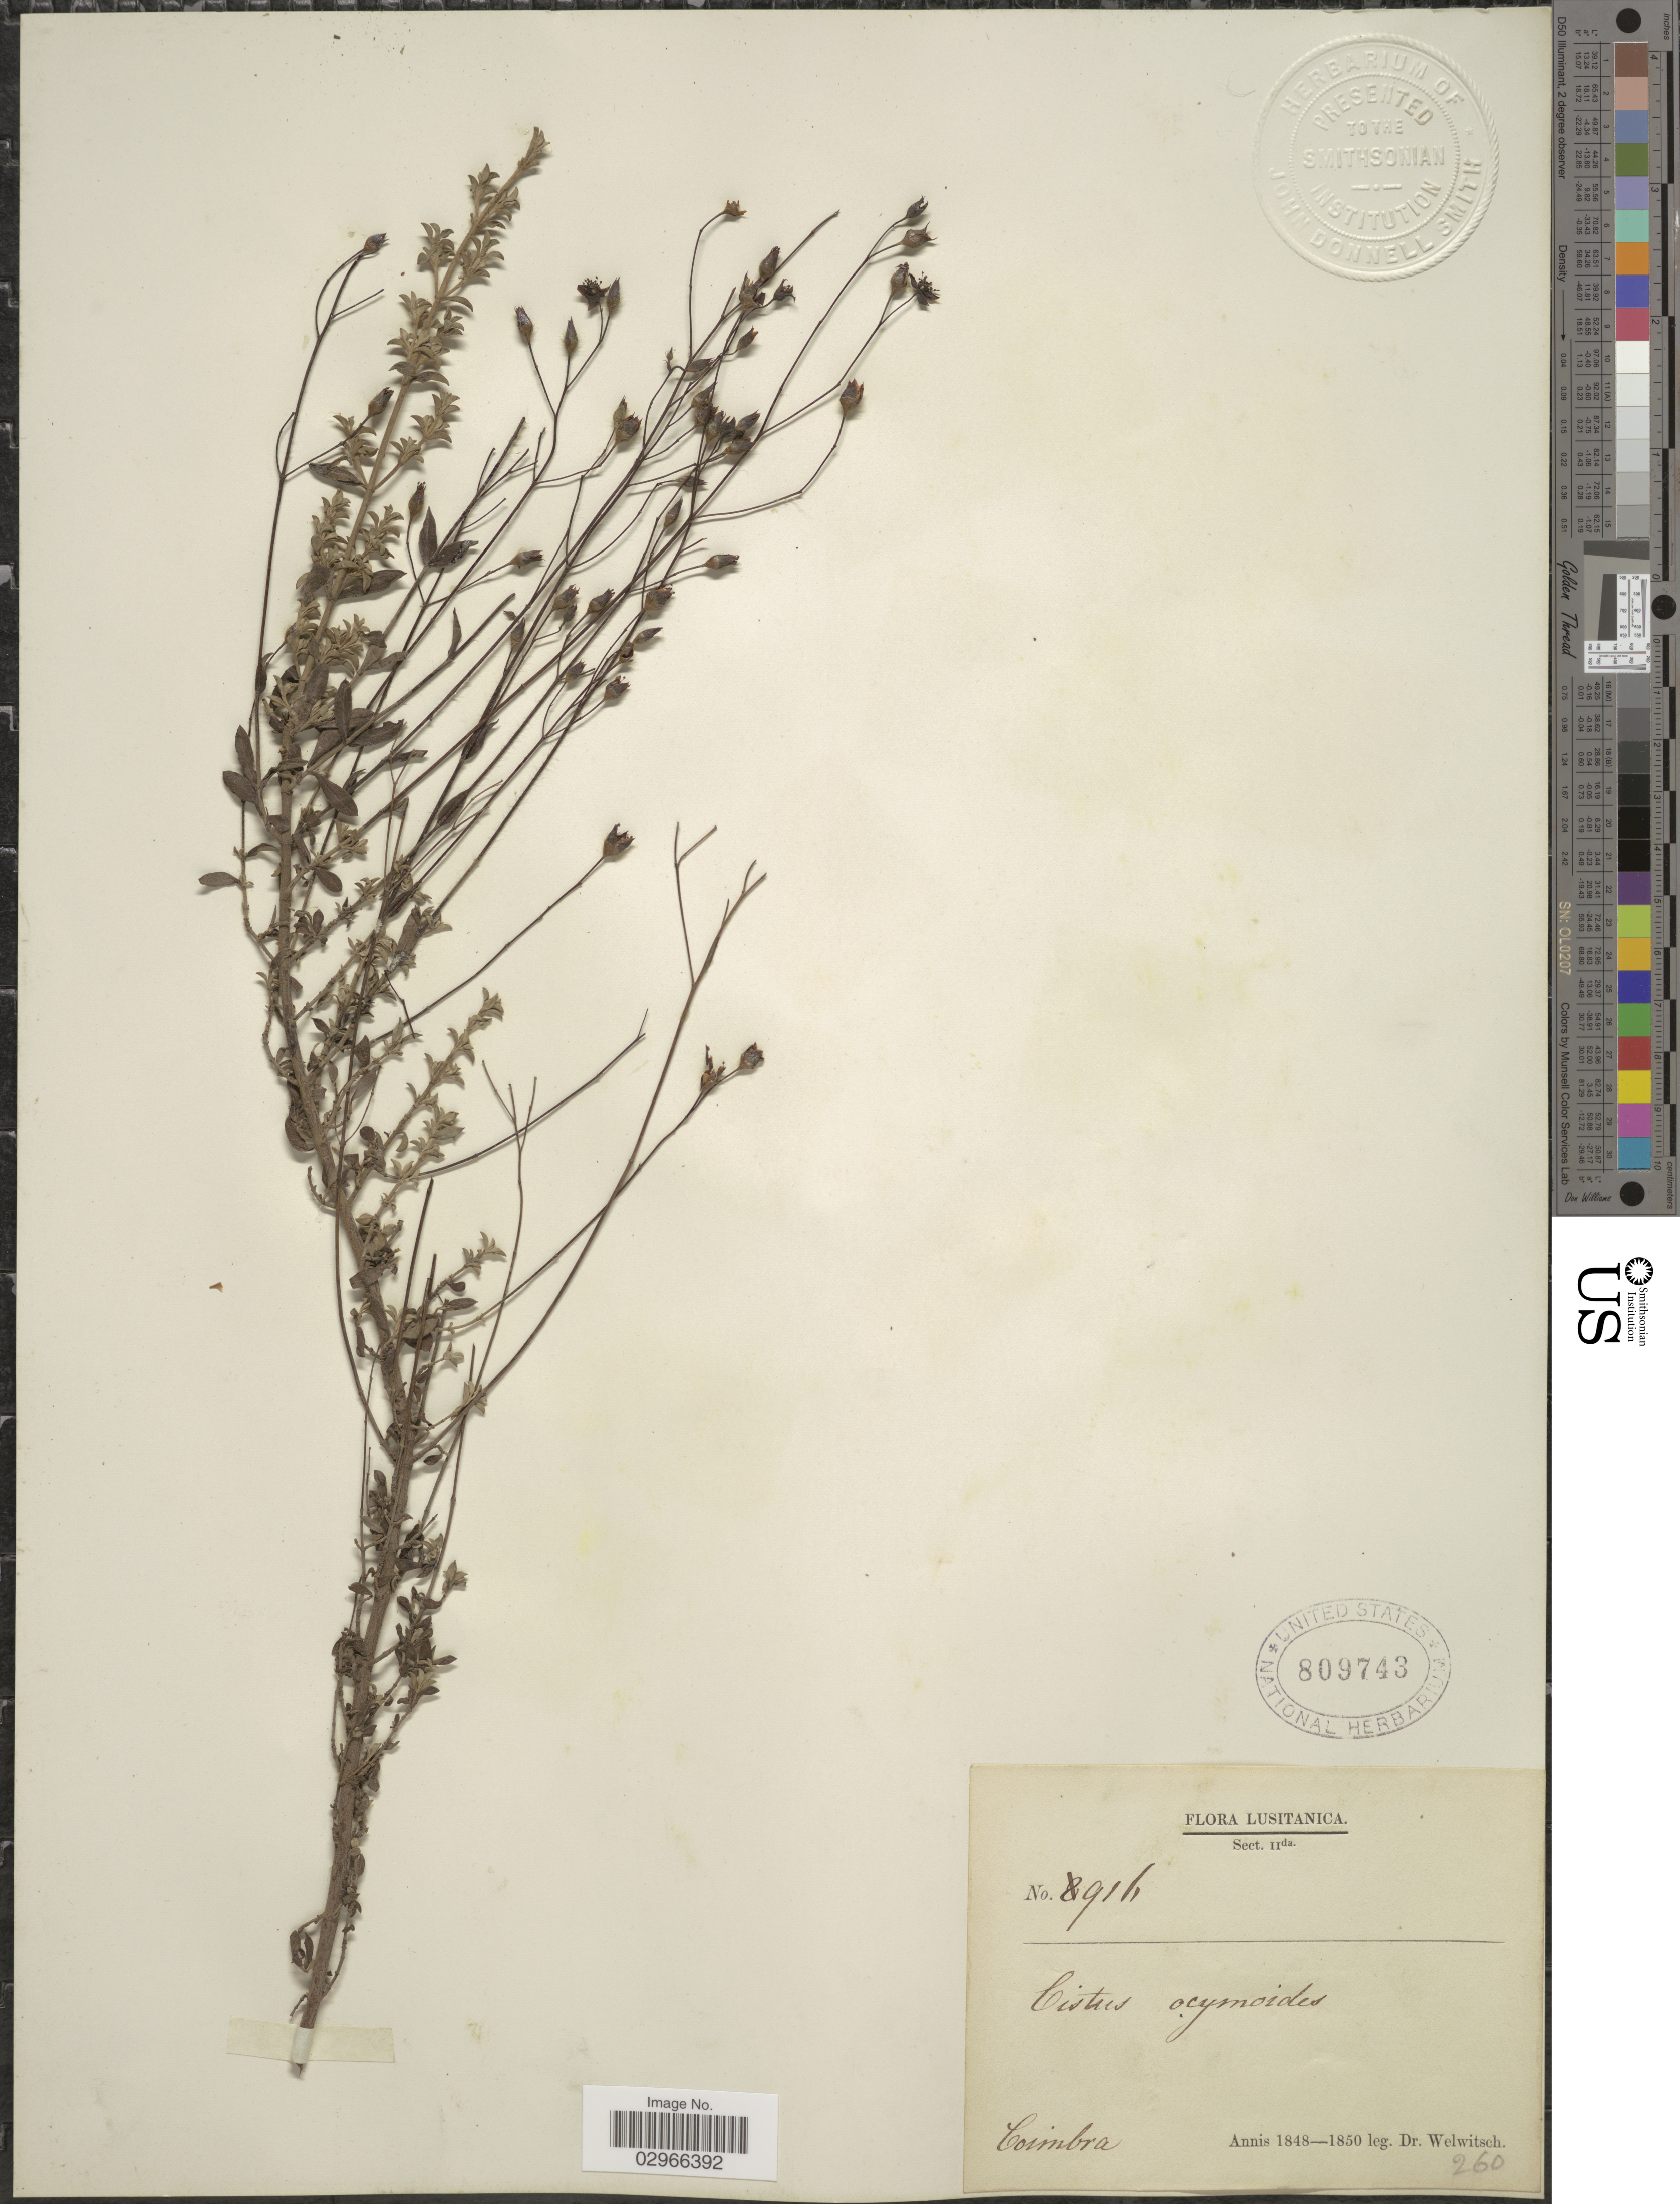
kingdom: Plantae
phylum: Tracheophyta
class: Magnoliopsida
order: Malvales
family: Cistaceae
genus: Halimium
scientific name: Halimium ocymoides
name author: (Lam.) Willk.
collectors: -. Welwitsch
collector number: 916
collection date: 1850/1984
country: Portugal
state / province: Coimbra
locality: Lusitanica.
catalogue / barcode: US 809743